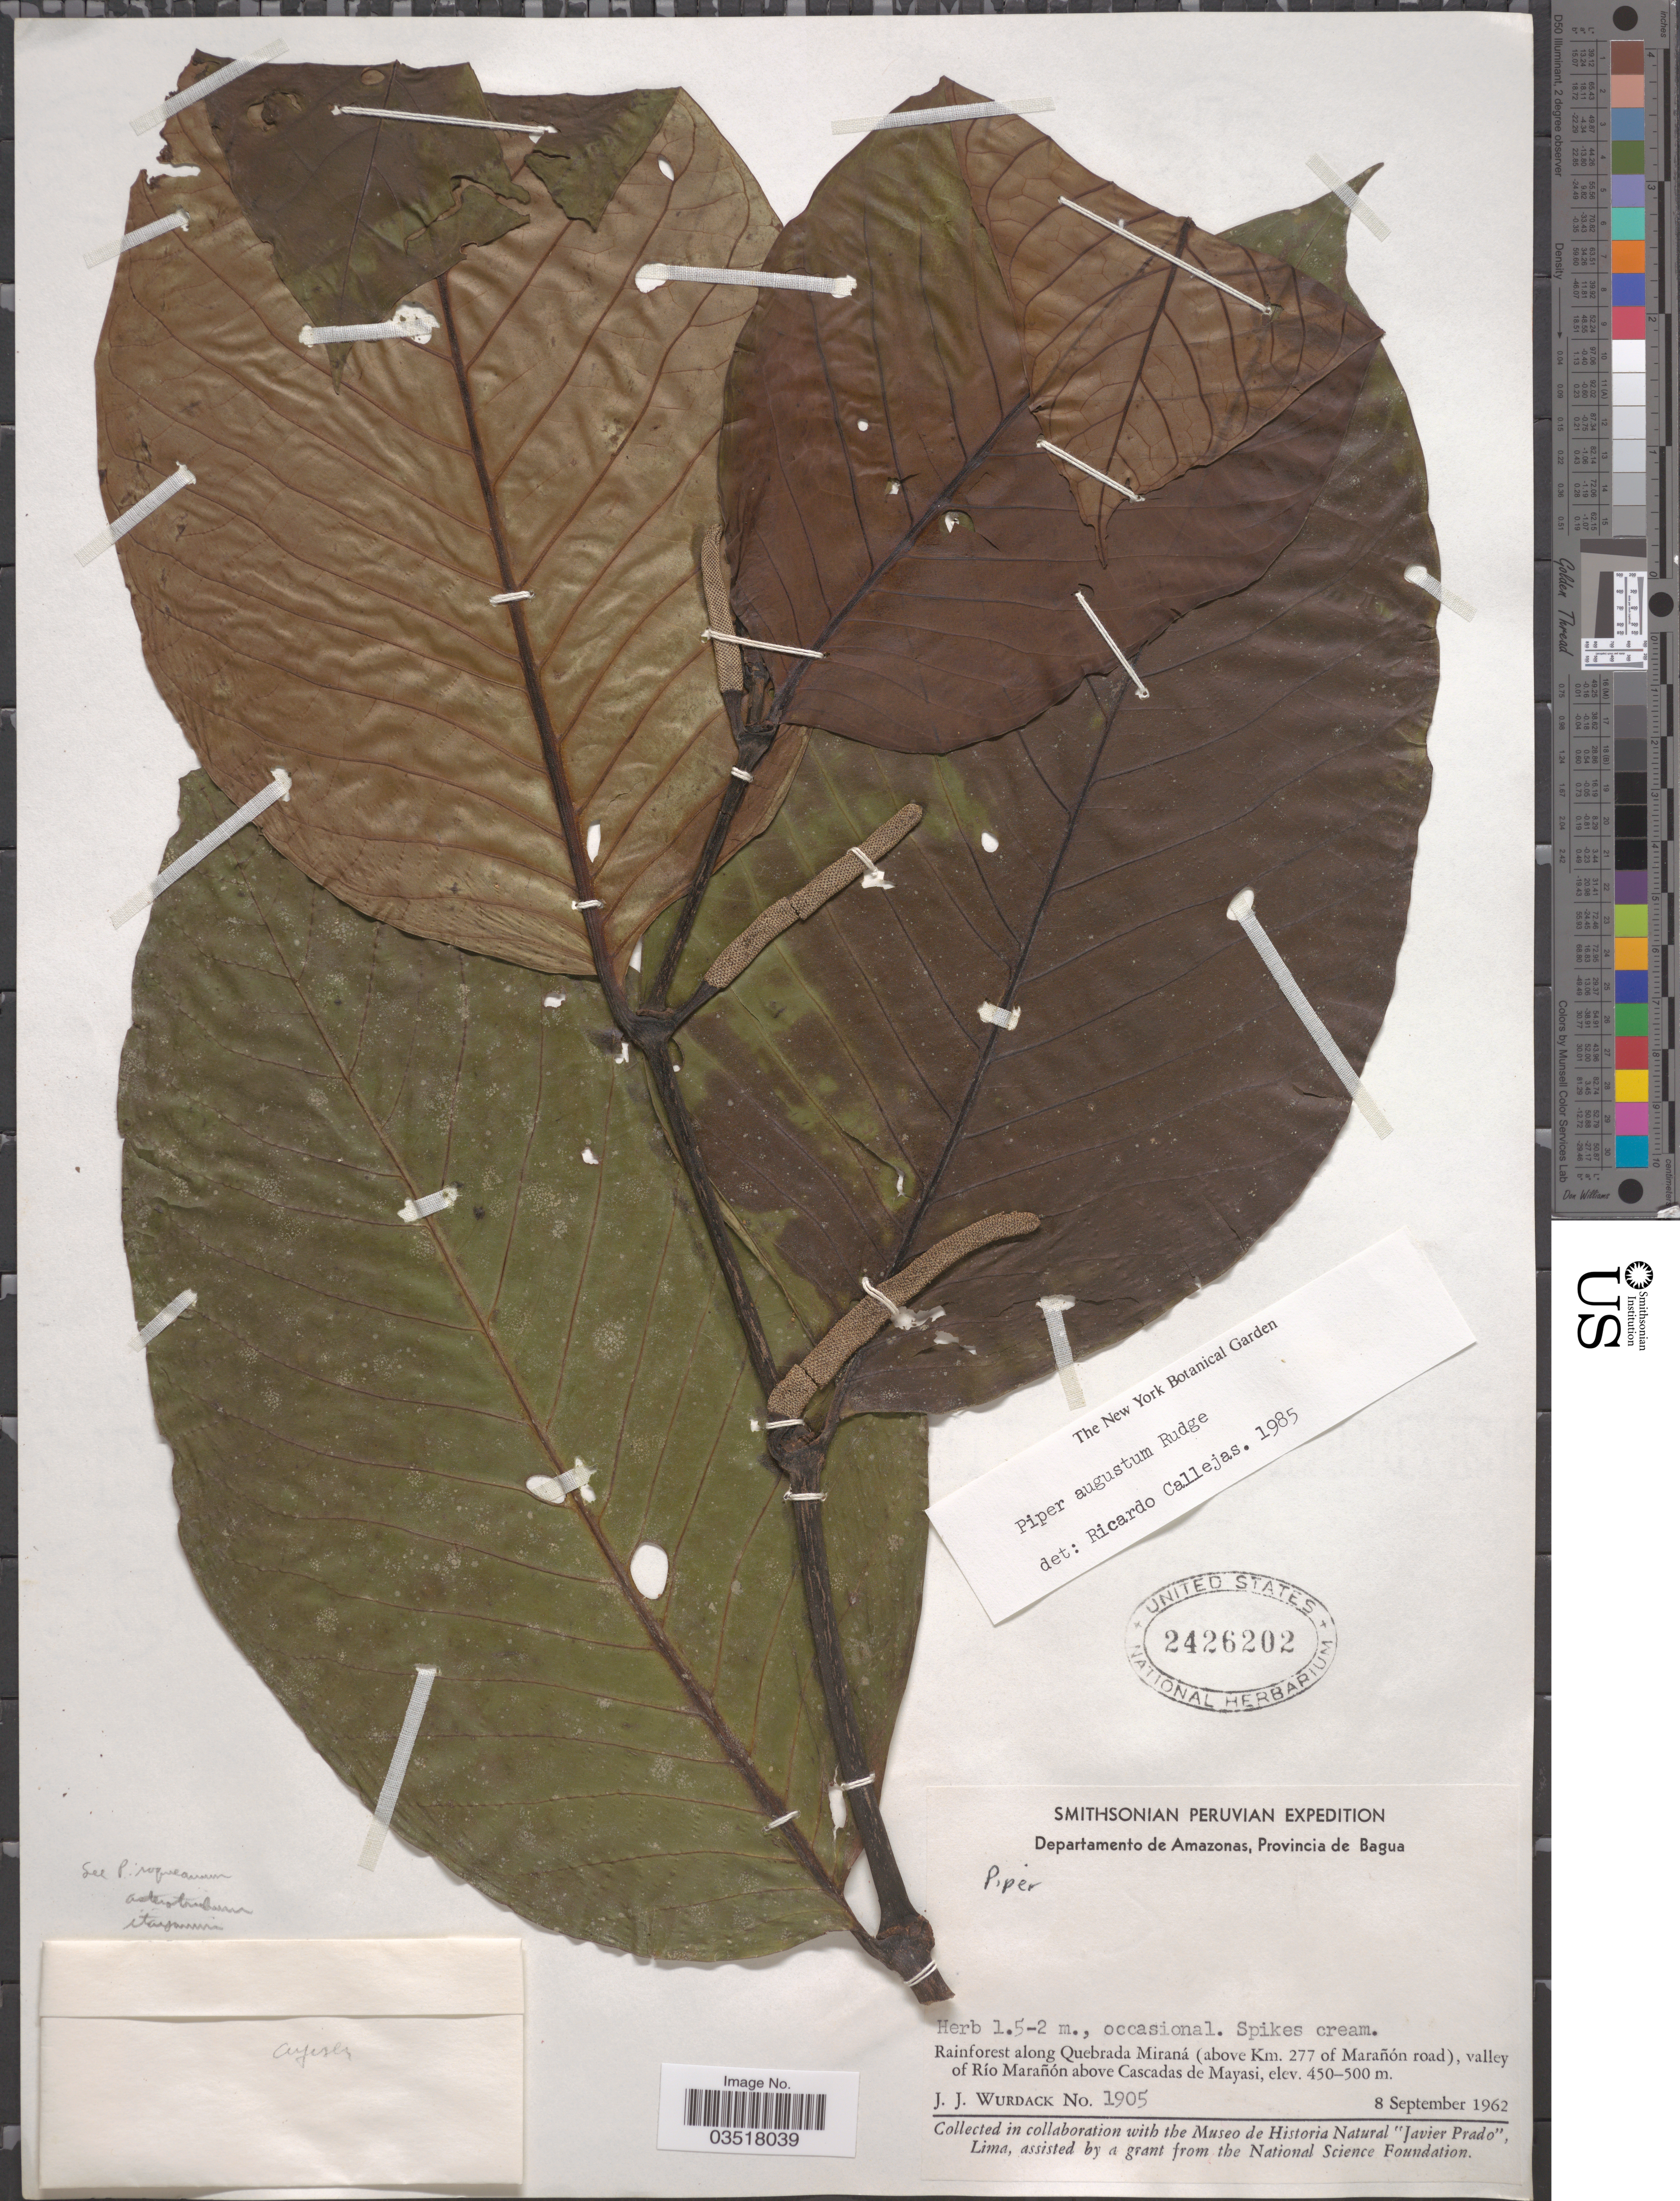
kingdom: Plantae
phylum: Tracheophyta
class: Magnoliopsida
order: Piperales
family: Piperaceae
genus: Piper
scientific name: Piper augustum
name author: Rudge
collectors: J. J. Wurdack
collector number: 1905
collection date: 1962-09-08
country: Peru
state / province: Amazonas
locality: Departamento de Amazonas, Provincia de Bagua. Rainforest along Quebrada Miraná (above Km. 277 of Marañón road), valley of Río Marañón above Cascadas de Mayasi.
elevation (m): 450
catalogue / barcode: US 2426202